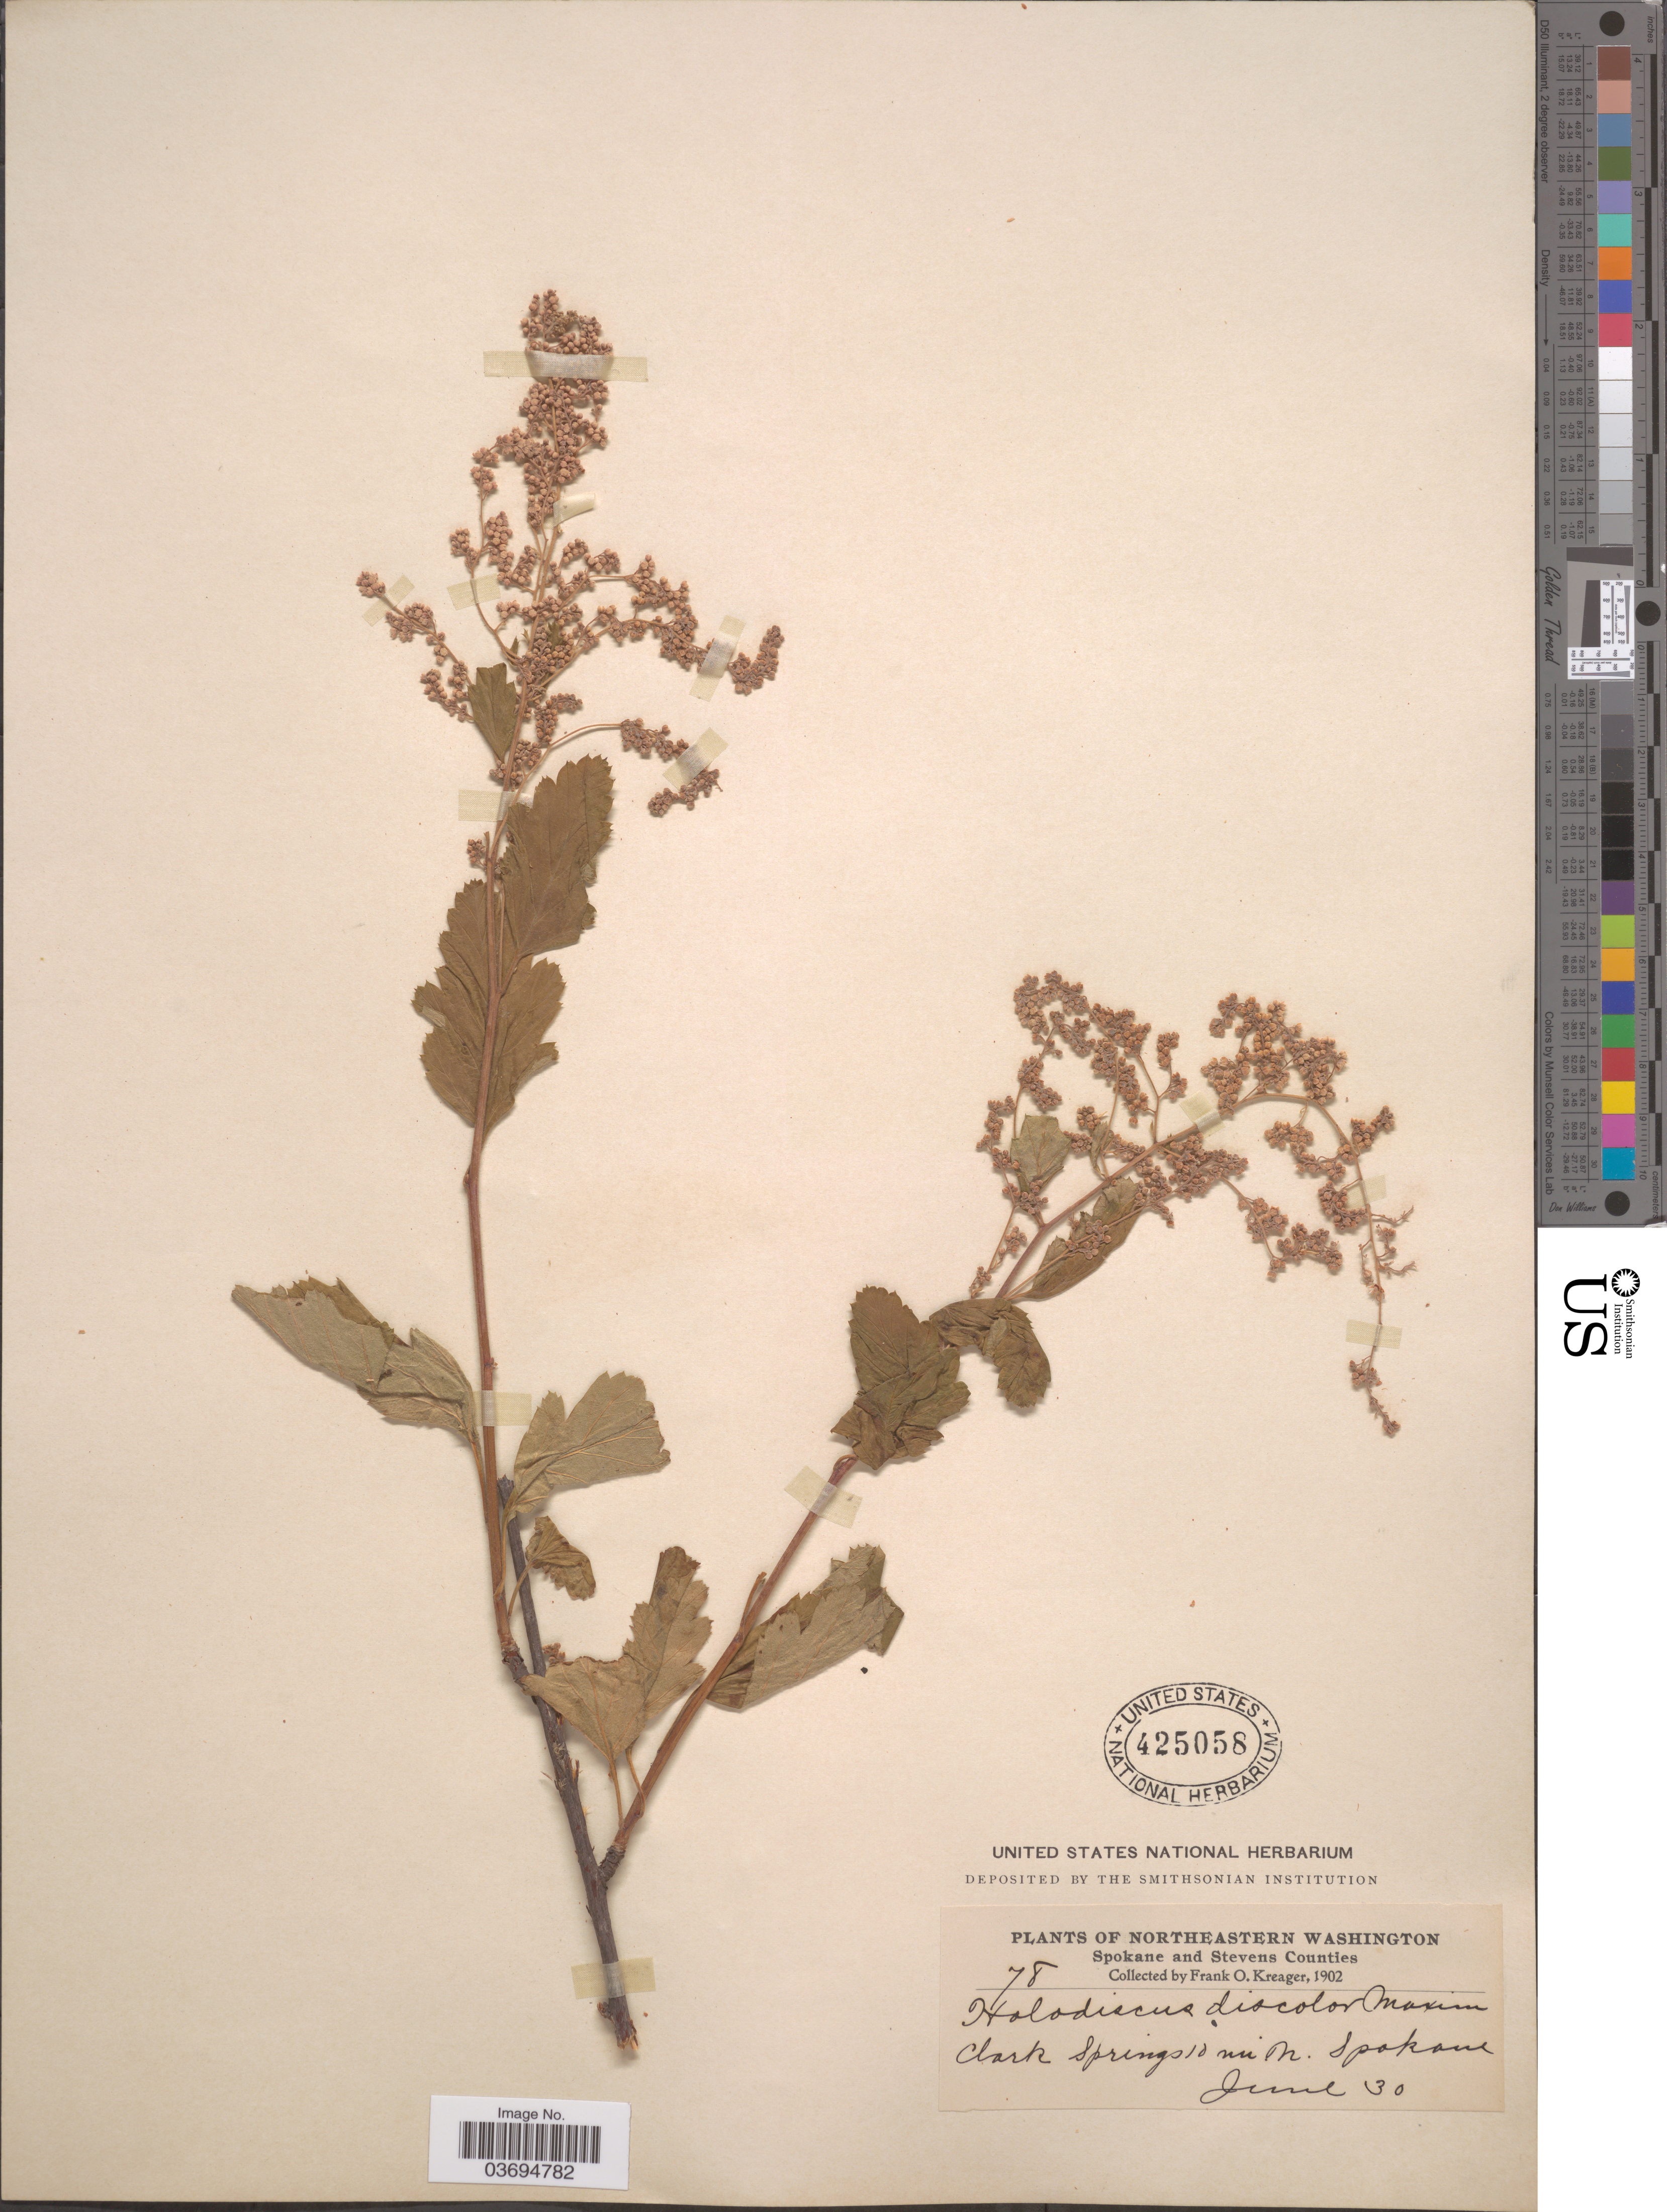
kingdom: Plantae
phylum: Tracheophyta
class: Magnoliopsida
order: Rosales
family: Rosaceae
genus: Holodiscus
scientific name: Holodiscus discolor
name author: (Pursh) Maxim.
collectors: F. Kreager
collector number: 78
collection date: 1902-06-30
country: United States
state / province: Washington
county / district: Spokane / Stevens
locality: Northeastern Washington. Spokane and Stevens Counties. Clark Springs 10 mi N. Spokane.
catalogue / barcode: US 425058